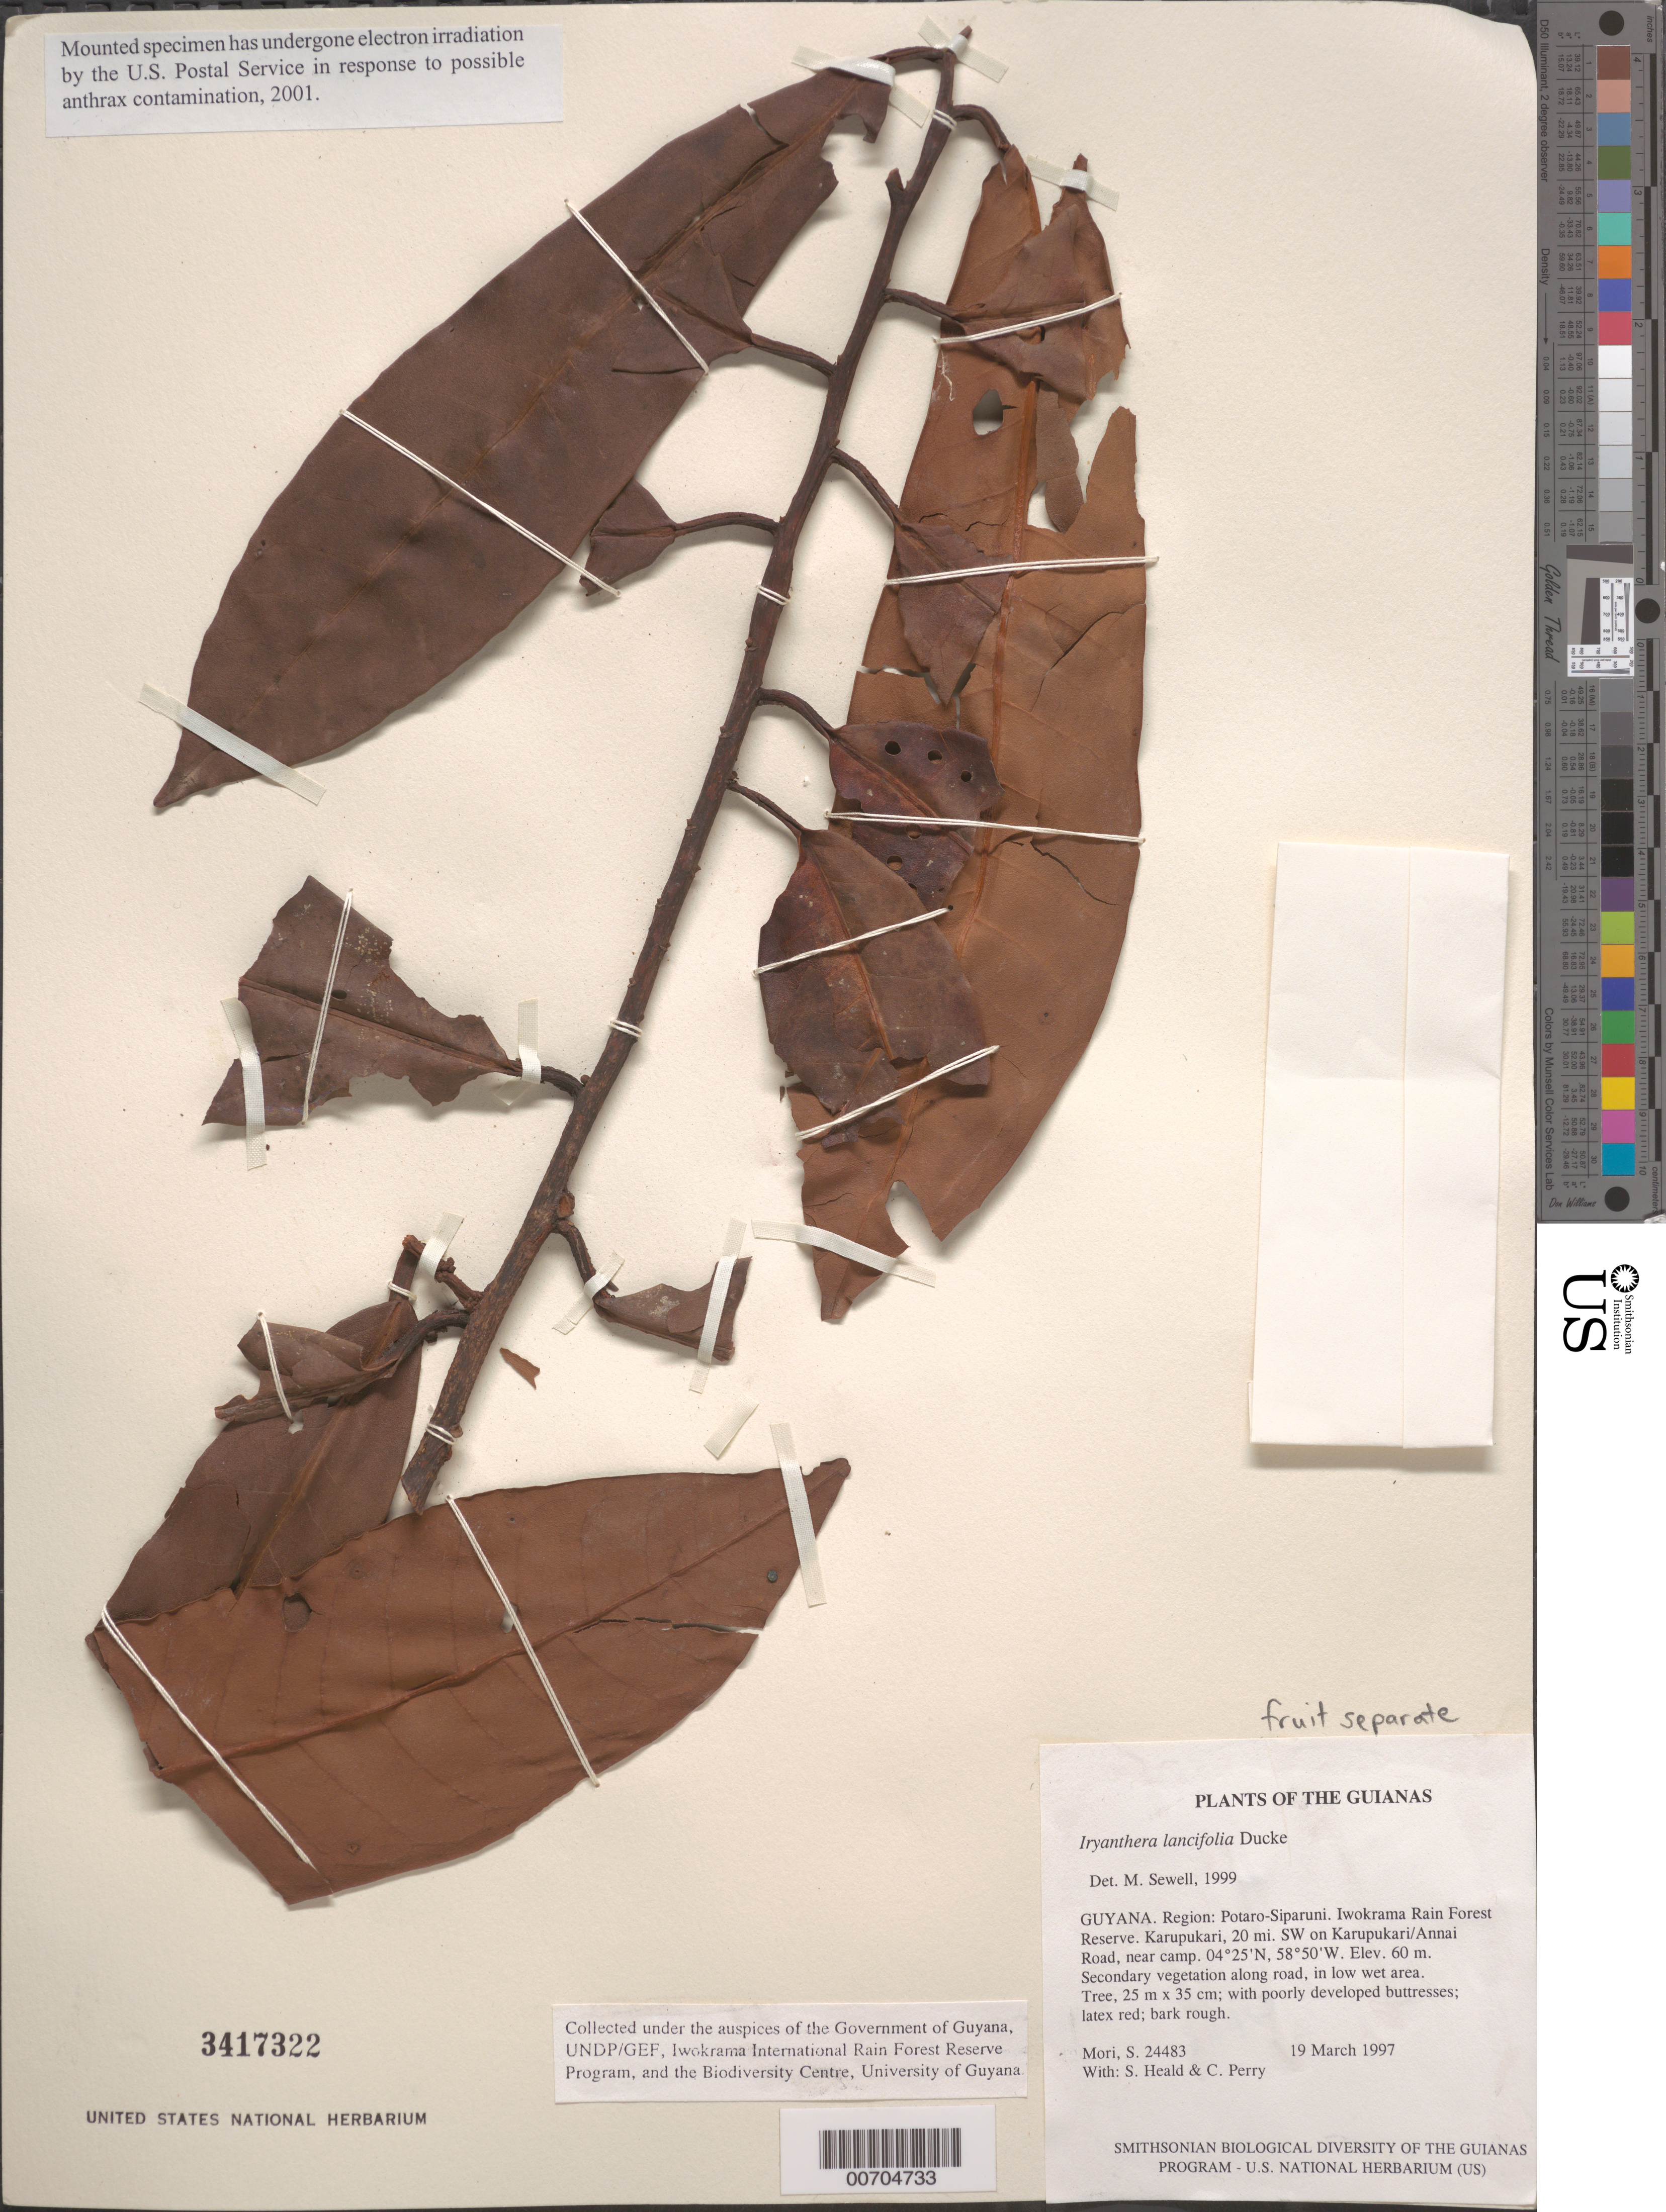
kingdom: Plantae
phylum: Tracheophyta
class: Magnoliopsida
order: Oxalidales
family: Connaraceae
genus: Cnestidium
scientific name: Cnestidium guianense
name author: (G. Schellenb.) G. Schellenb.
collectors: S. Mori, S. Heald, C. Captain & C. Perry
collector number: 24475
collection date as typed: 19 March 1997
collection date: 1997-03-19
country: Guyana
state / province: Potaro-Siparuni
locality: Iwokrama Rain Forest Reserve. Karupukari, 20 mi. SW on Karupukari/Annai Road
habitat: Secondary vegetation along road, at forest margin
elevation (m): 60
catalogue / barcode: US 3417322